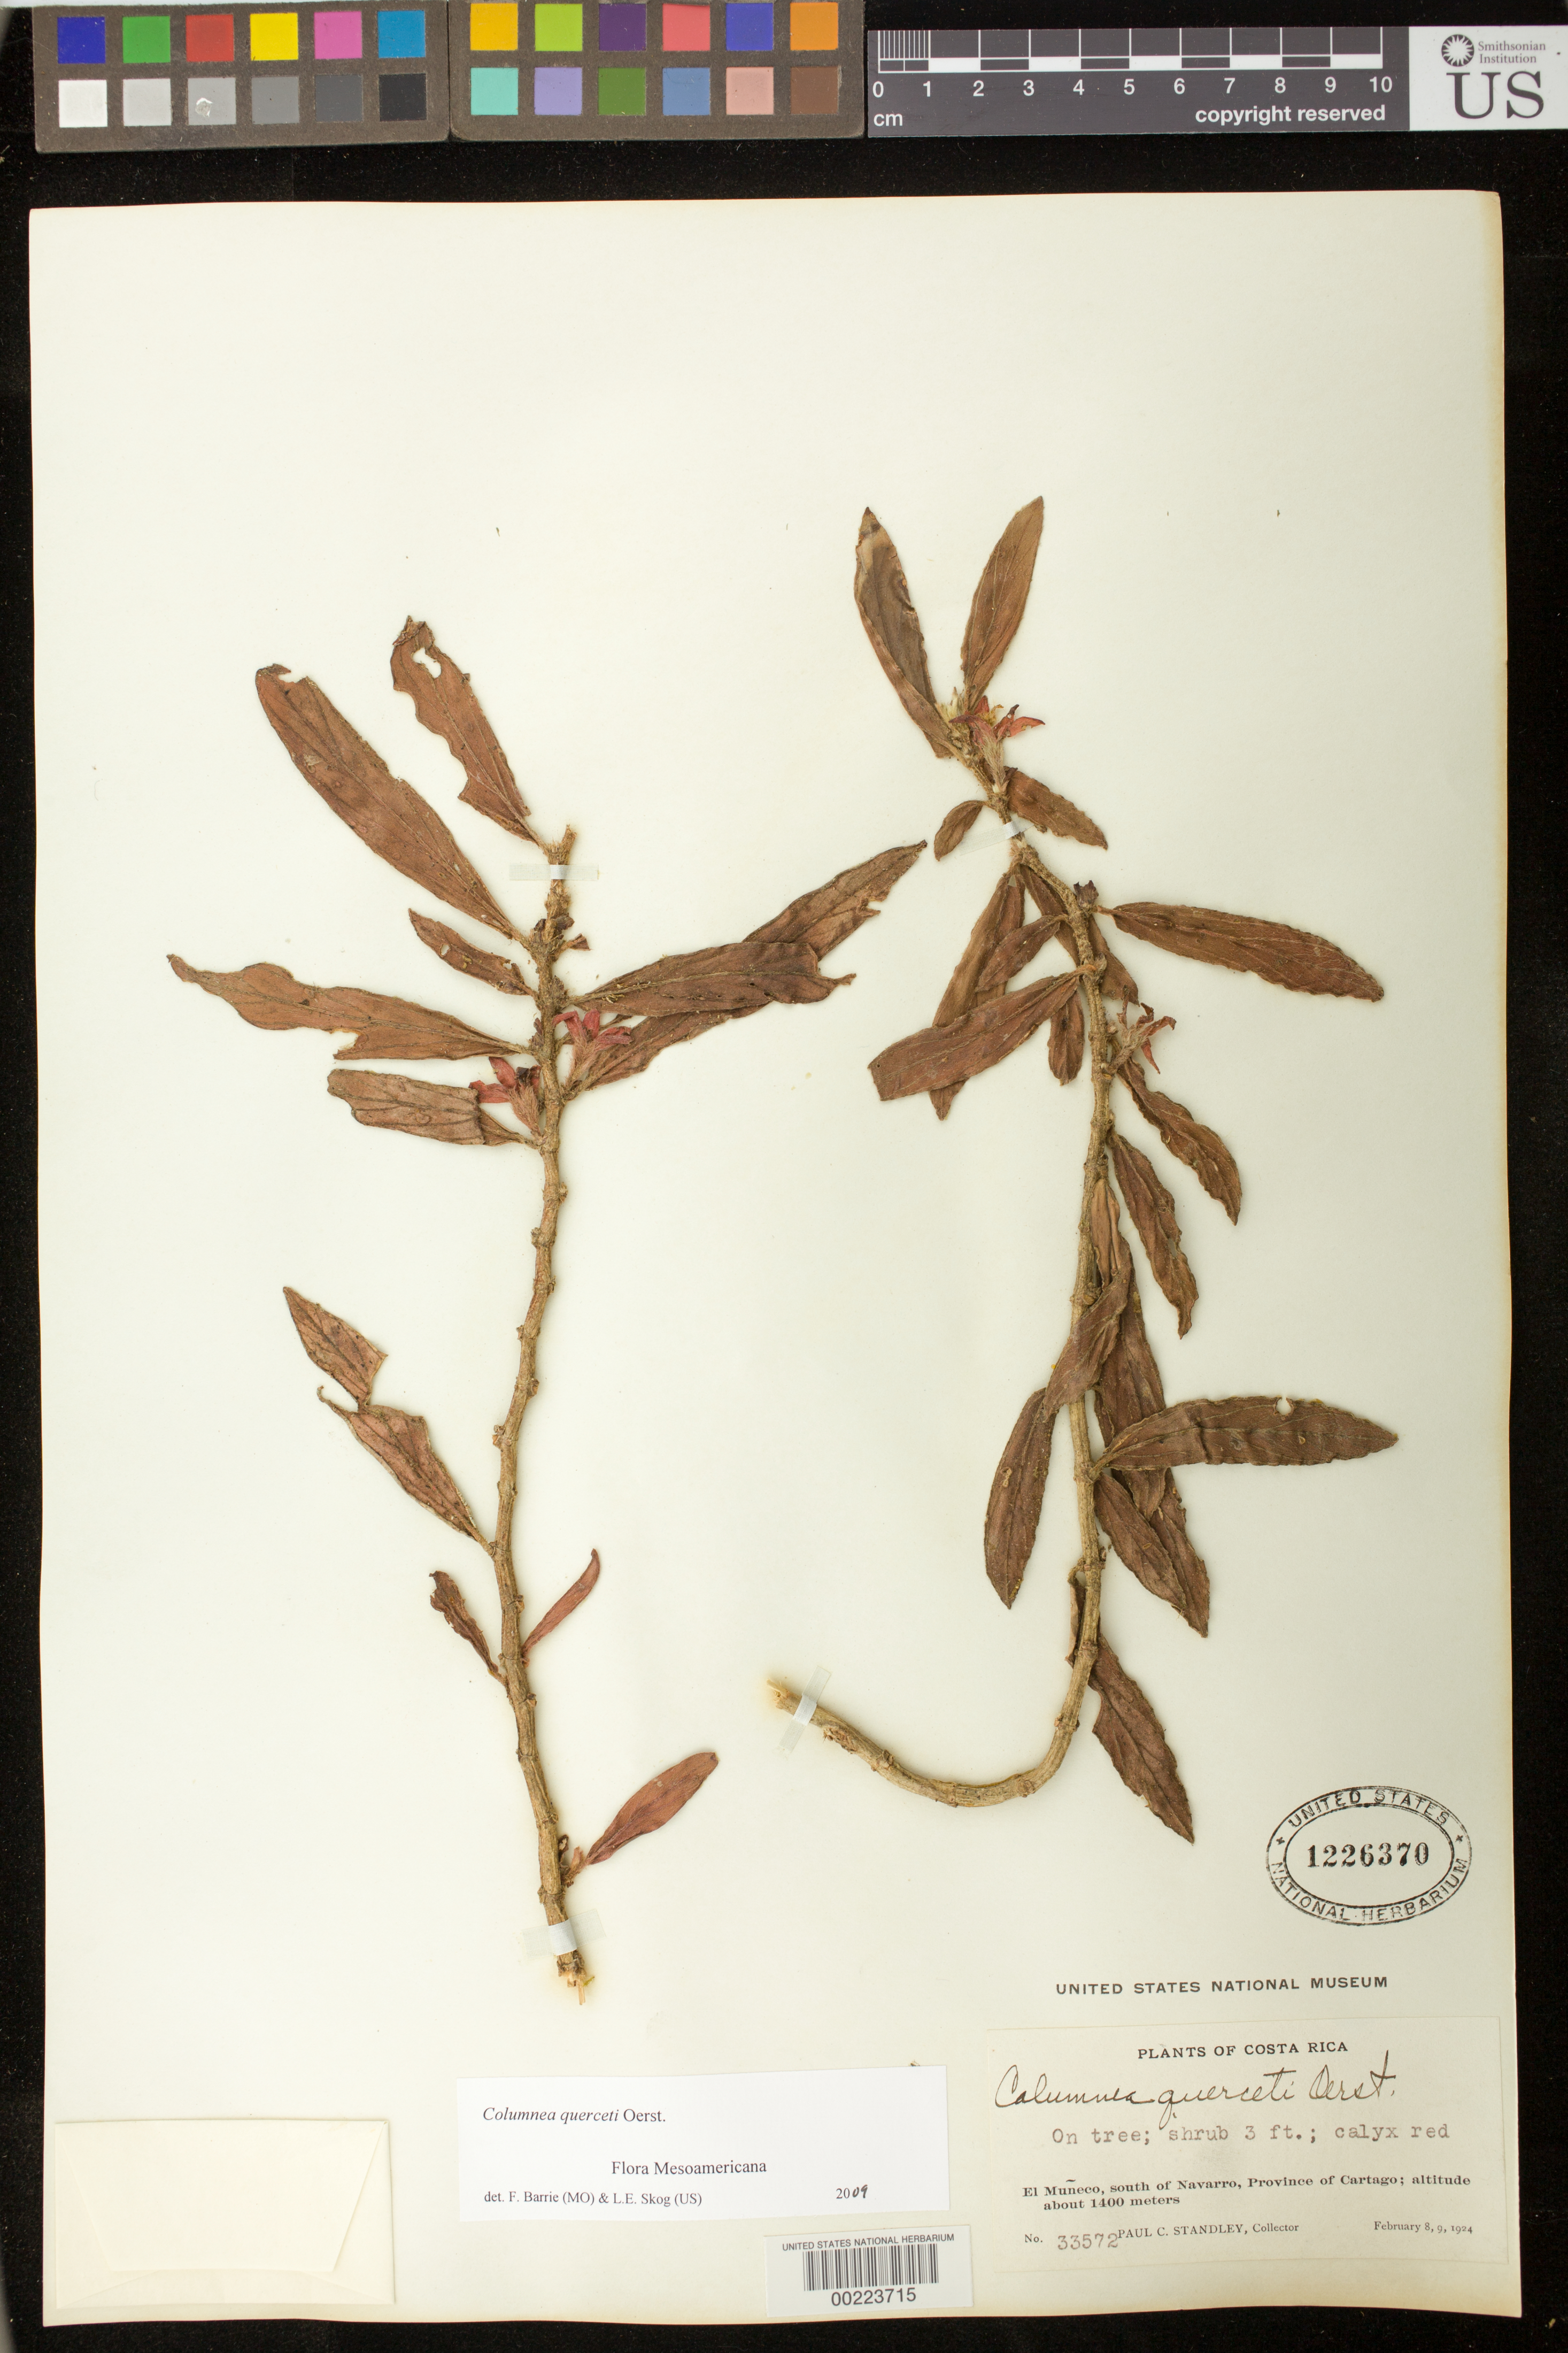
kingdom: Plantae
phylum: Tracheophyta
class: Magnoliopsida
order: Lamiales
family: Gesneriaceae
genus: Columnea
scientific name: Columnea querceti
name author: Oerst.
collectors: P. C. Standley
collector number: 33572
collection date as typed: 8-9 Feb 1924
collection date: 1924-02-08/1924-02-09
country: Costa Rica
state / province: Cartago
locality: El Muñeco, S of Navarro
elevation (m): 1400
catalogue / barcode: US 1226370